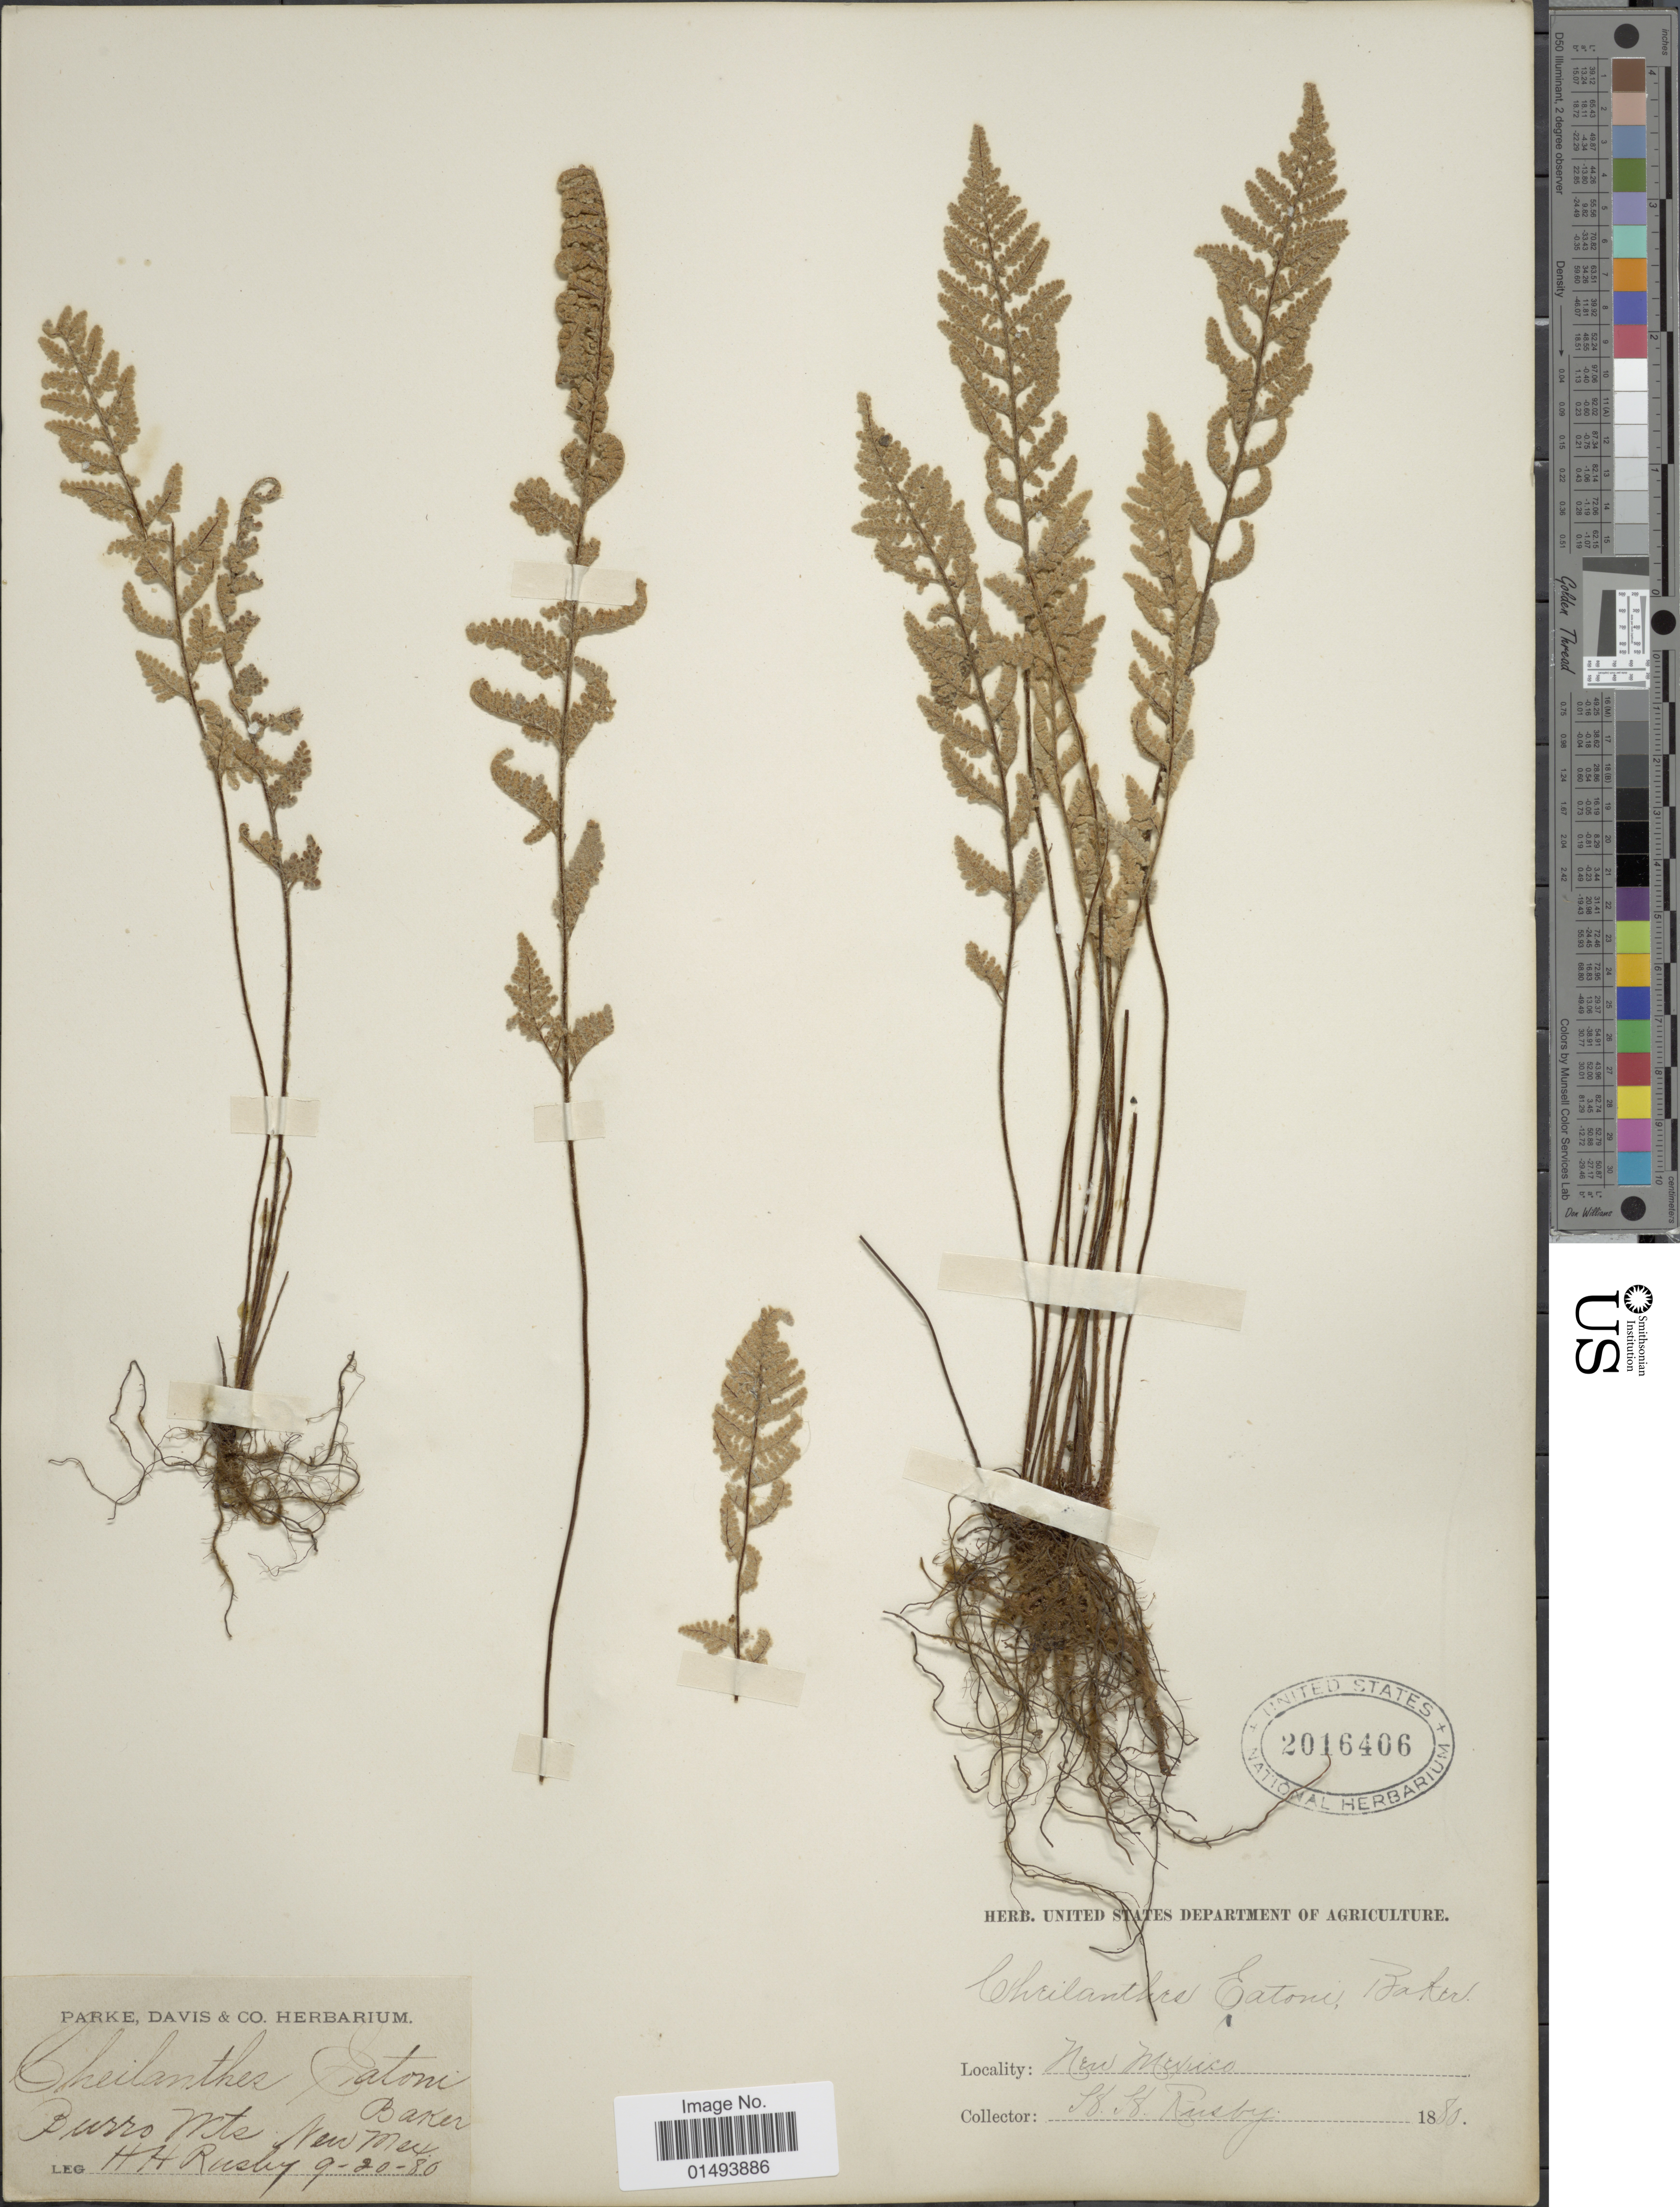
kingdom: Plantae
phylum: Tracheophyta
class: Polypodiopsida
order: Polypodiales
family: Pteridaceae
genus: Myriopteris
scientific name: Myriopteris rufa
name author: Fée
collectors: H. H. Rusby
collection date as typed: Transcribed d/m/y: 20/9/80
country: United States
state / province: New Mexico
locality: Burro Mts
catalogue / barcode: US 2016406